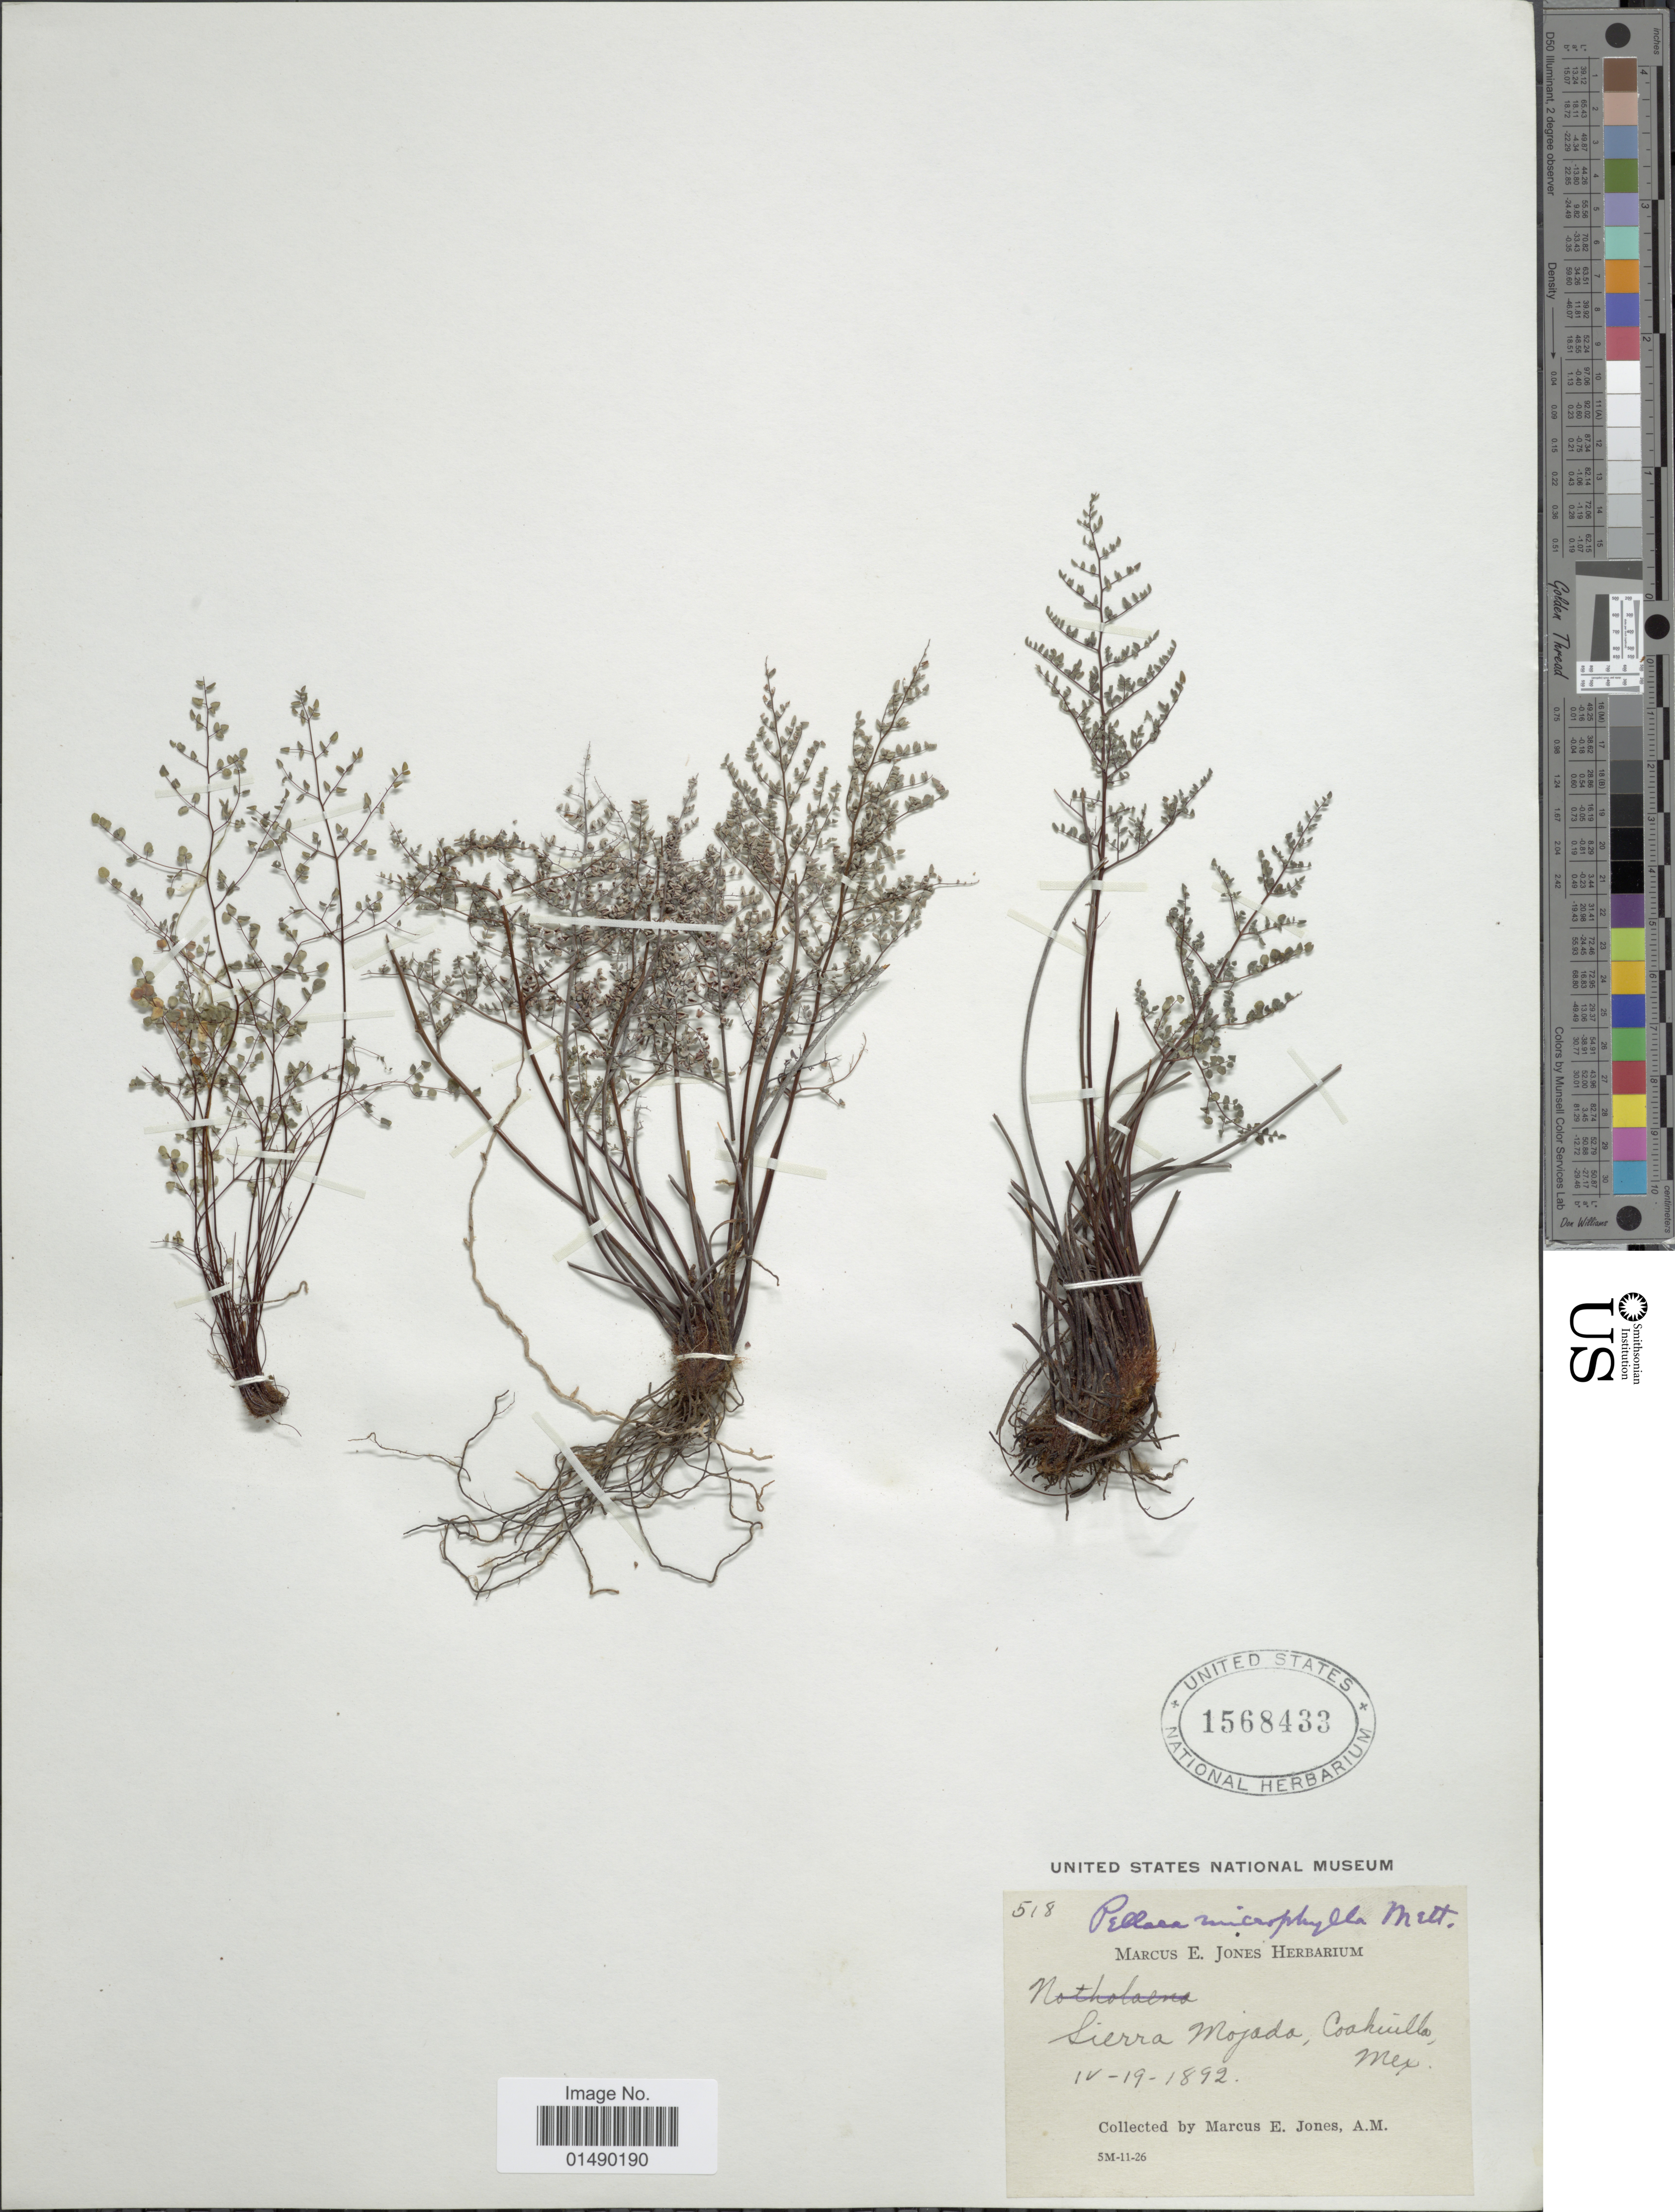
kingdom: Plantae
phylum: Tracheophyta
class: Polypodiopsida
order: Polypodiales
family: Pteridaceae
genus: Argyrochosma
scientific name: Argyrochosma microphylla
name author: (Mett. ex Kuhn) Windham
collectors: M. E. Jones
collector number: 518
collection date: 1892-04-19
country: Mexico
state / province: Coahuila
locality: Mexico, Sierra Mojada.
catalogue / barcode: US 1568433